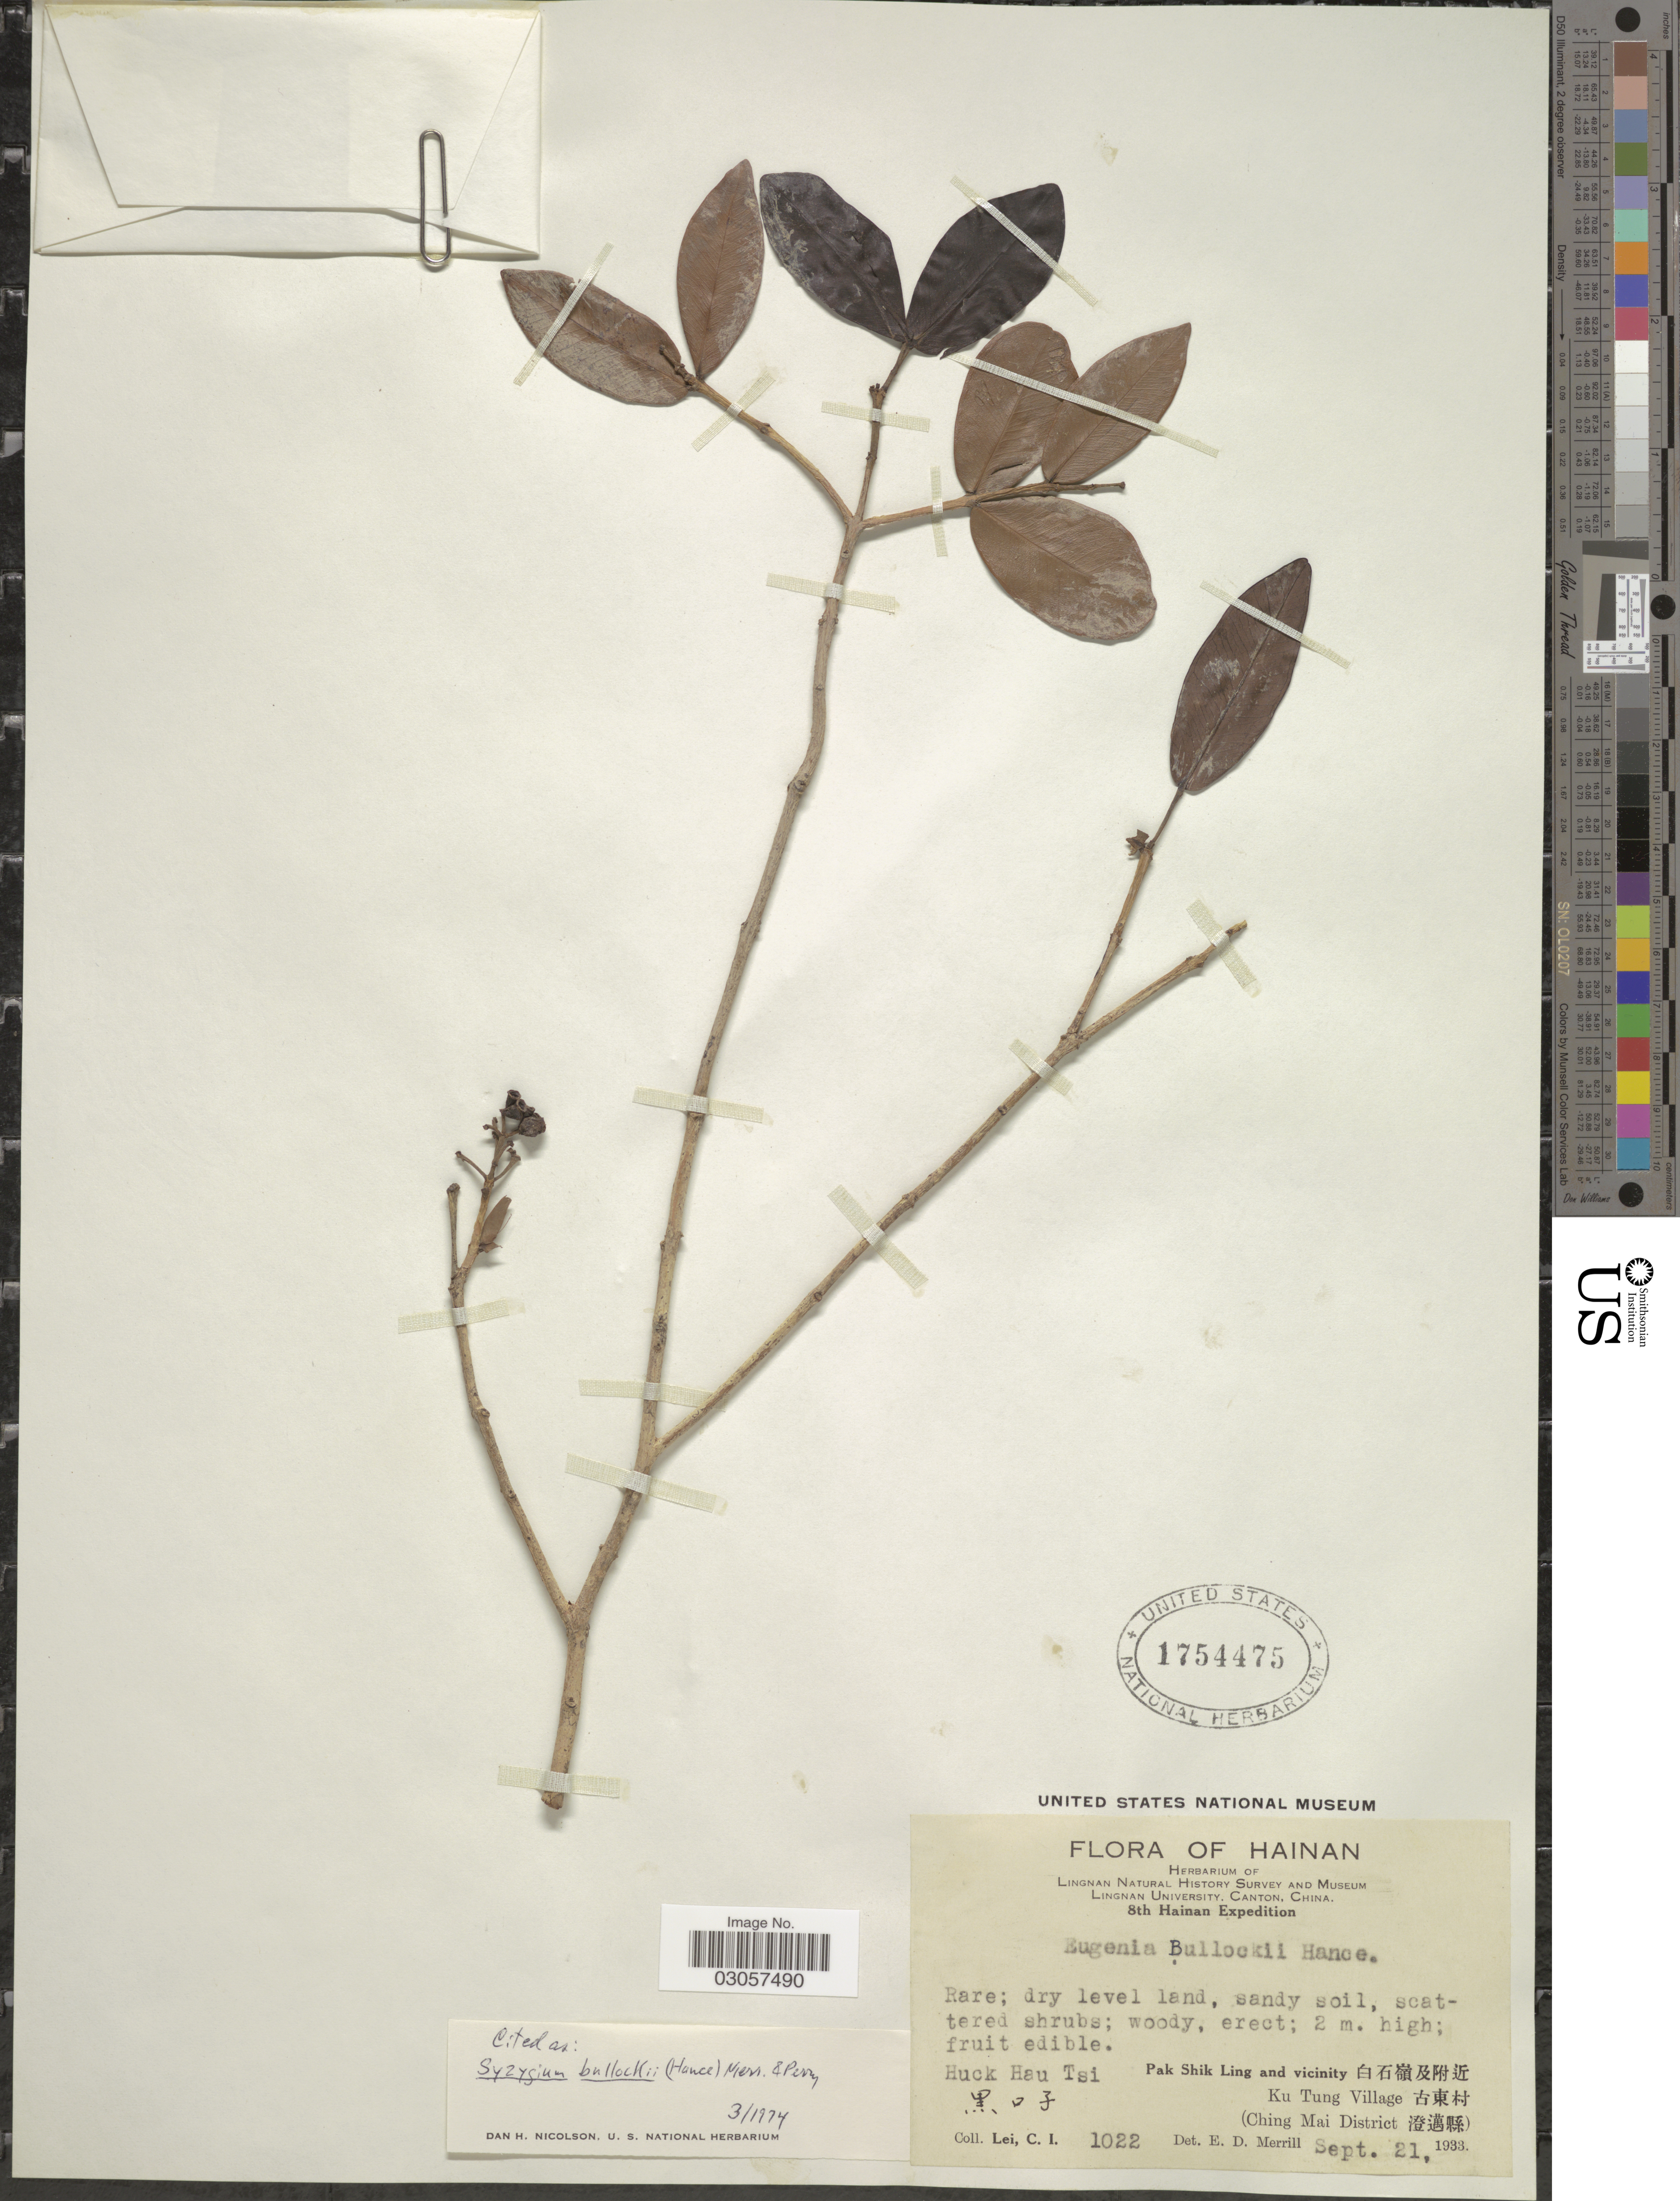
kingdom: Plantae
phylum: Tracheophyta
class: Magnoliopsida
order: Myrtales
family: Myrtaceae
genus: Syzygium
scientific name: Syzygium bullockii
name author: (Hance) Merr. & L.M. Perry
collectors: C. I. Lei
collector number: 1022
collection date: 1933-09-21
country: China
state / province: Hainan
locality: Pak Shik Ling and vicinity, Ku Tang Village, (Ching Mai District) Huck Hau Tsi.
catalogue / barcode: US 1754475